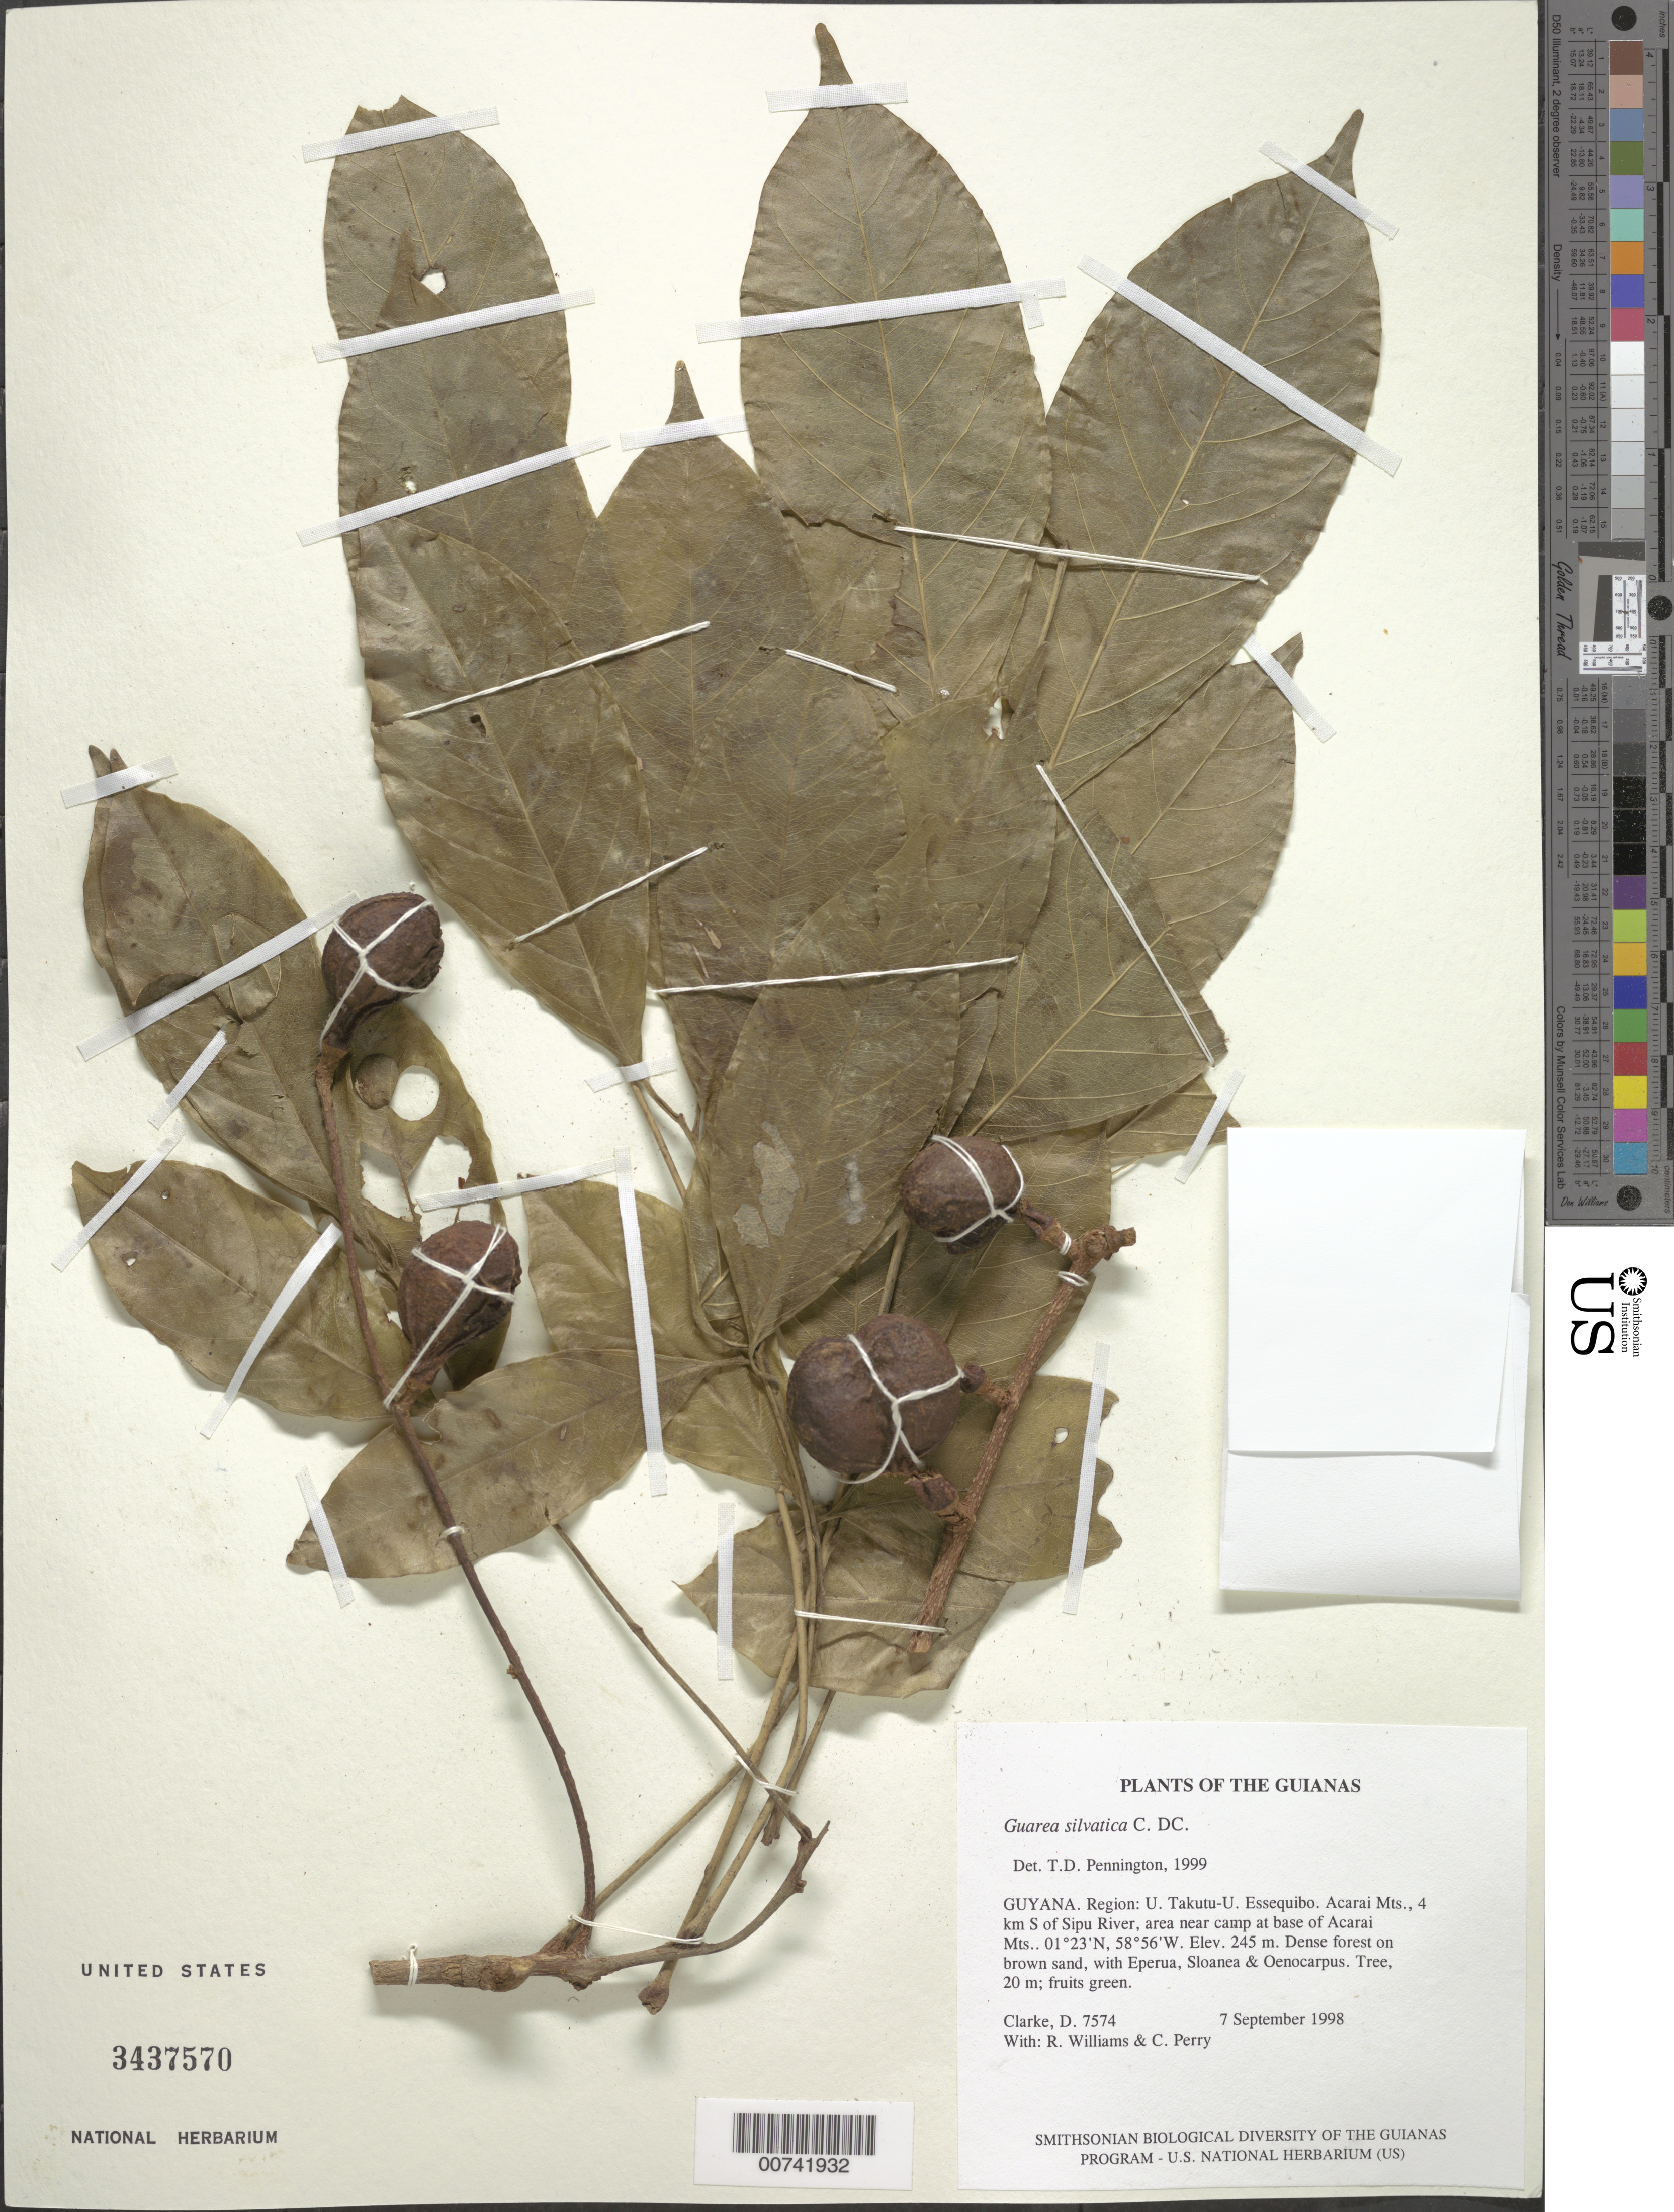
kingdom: Plantae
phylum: Tracheophyta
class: Magnoliopsida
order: Sapindales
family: Meliaceae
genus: Guarea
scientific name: Guarea silvatica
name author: C. DC.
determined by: Pennington, T. D., (K)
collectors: H. D. Clarke, R. Williams & C. Perry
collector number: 7574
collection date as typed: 7 September 1998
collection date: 1998-09-07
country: Guyana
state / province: U. Takutu-U. Essequibo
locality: Acarai Mts., 4 km S of Sipu River, area near camp at base of Acarai Mts.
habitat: Dense forest on brown sand, with Eperua, Sloanea & Oenocarpus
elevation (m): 245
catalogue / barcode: US 3437570